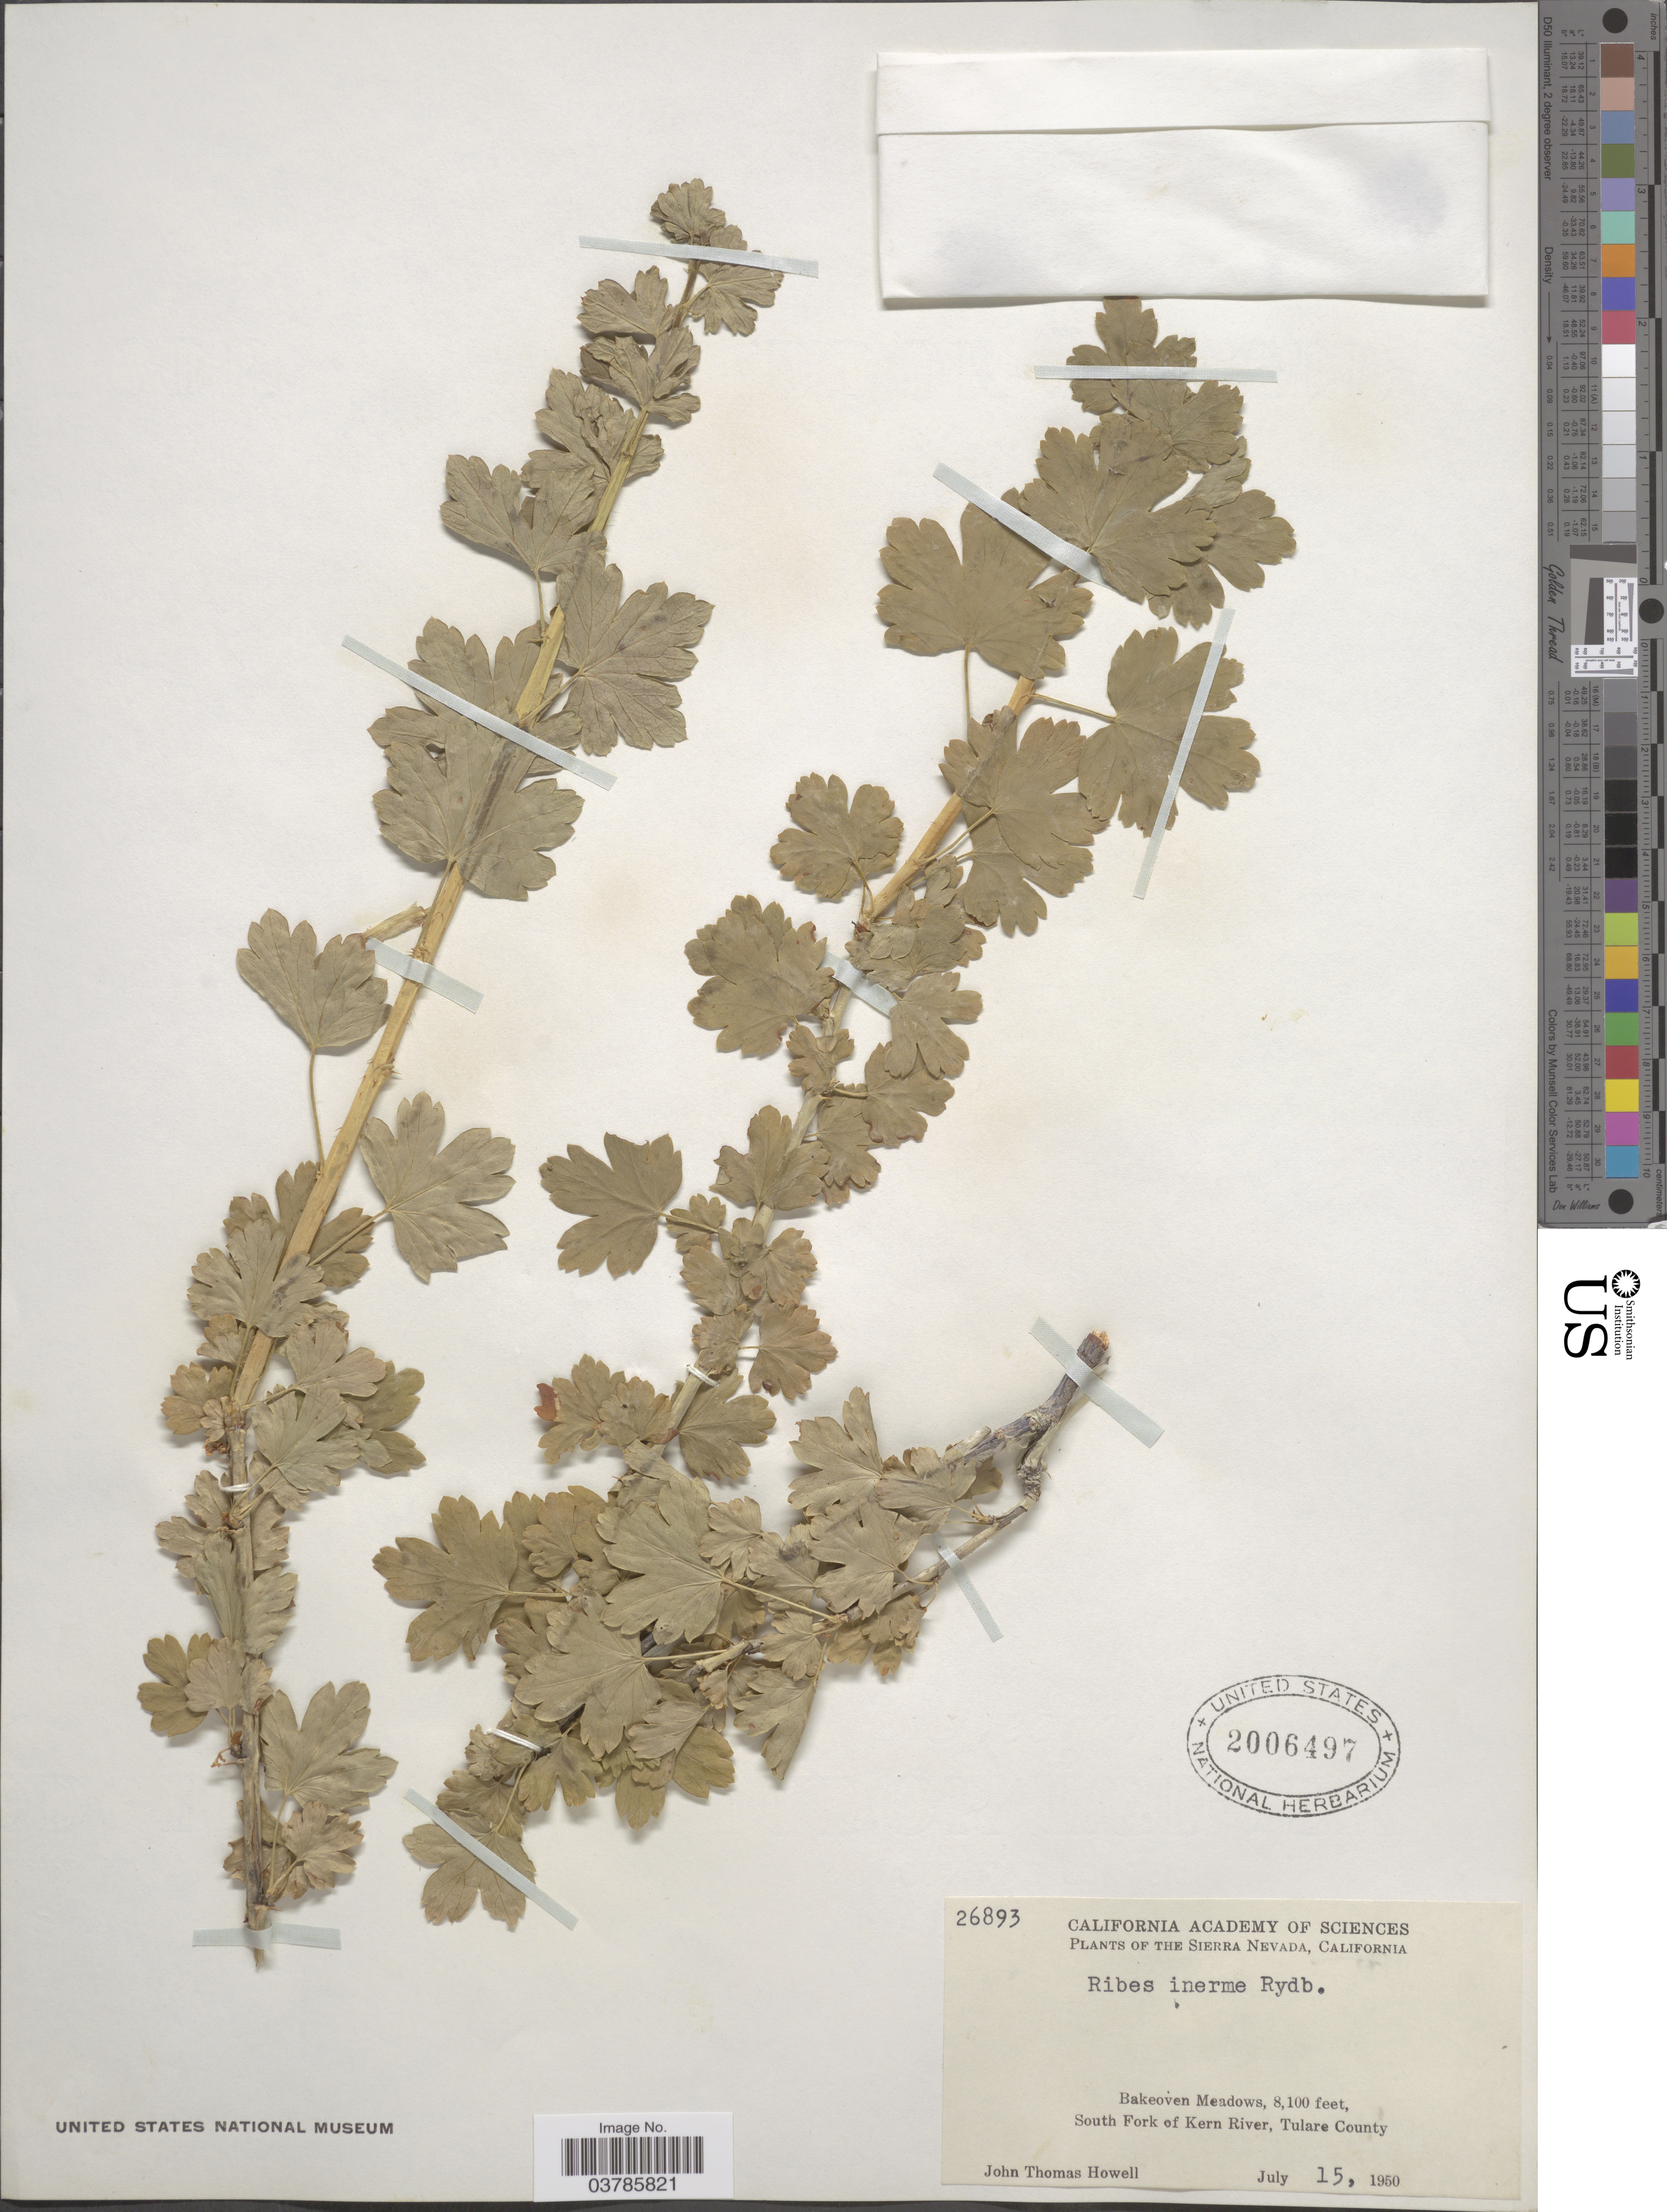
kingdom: Plantae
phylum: Tracheophyta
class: Magnoliopsida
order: Saxifragales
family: Grossulariaceae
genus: Ribes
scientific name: Ribes inerme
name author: Rydb.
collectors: J. T. Howell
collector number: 26893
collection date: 1950-07-15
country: United States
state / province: California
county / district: Tulare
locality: Sierra Nevada. Bakeoven Meadows. South Fork of Kern River, Tulare County.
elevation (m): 2469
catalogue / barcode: US 2006497